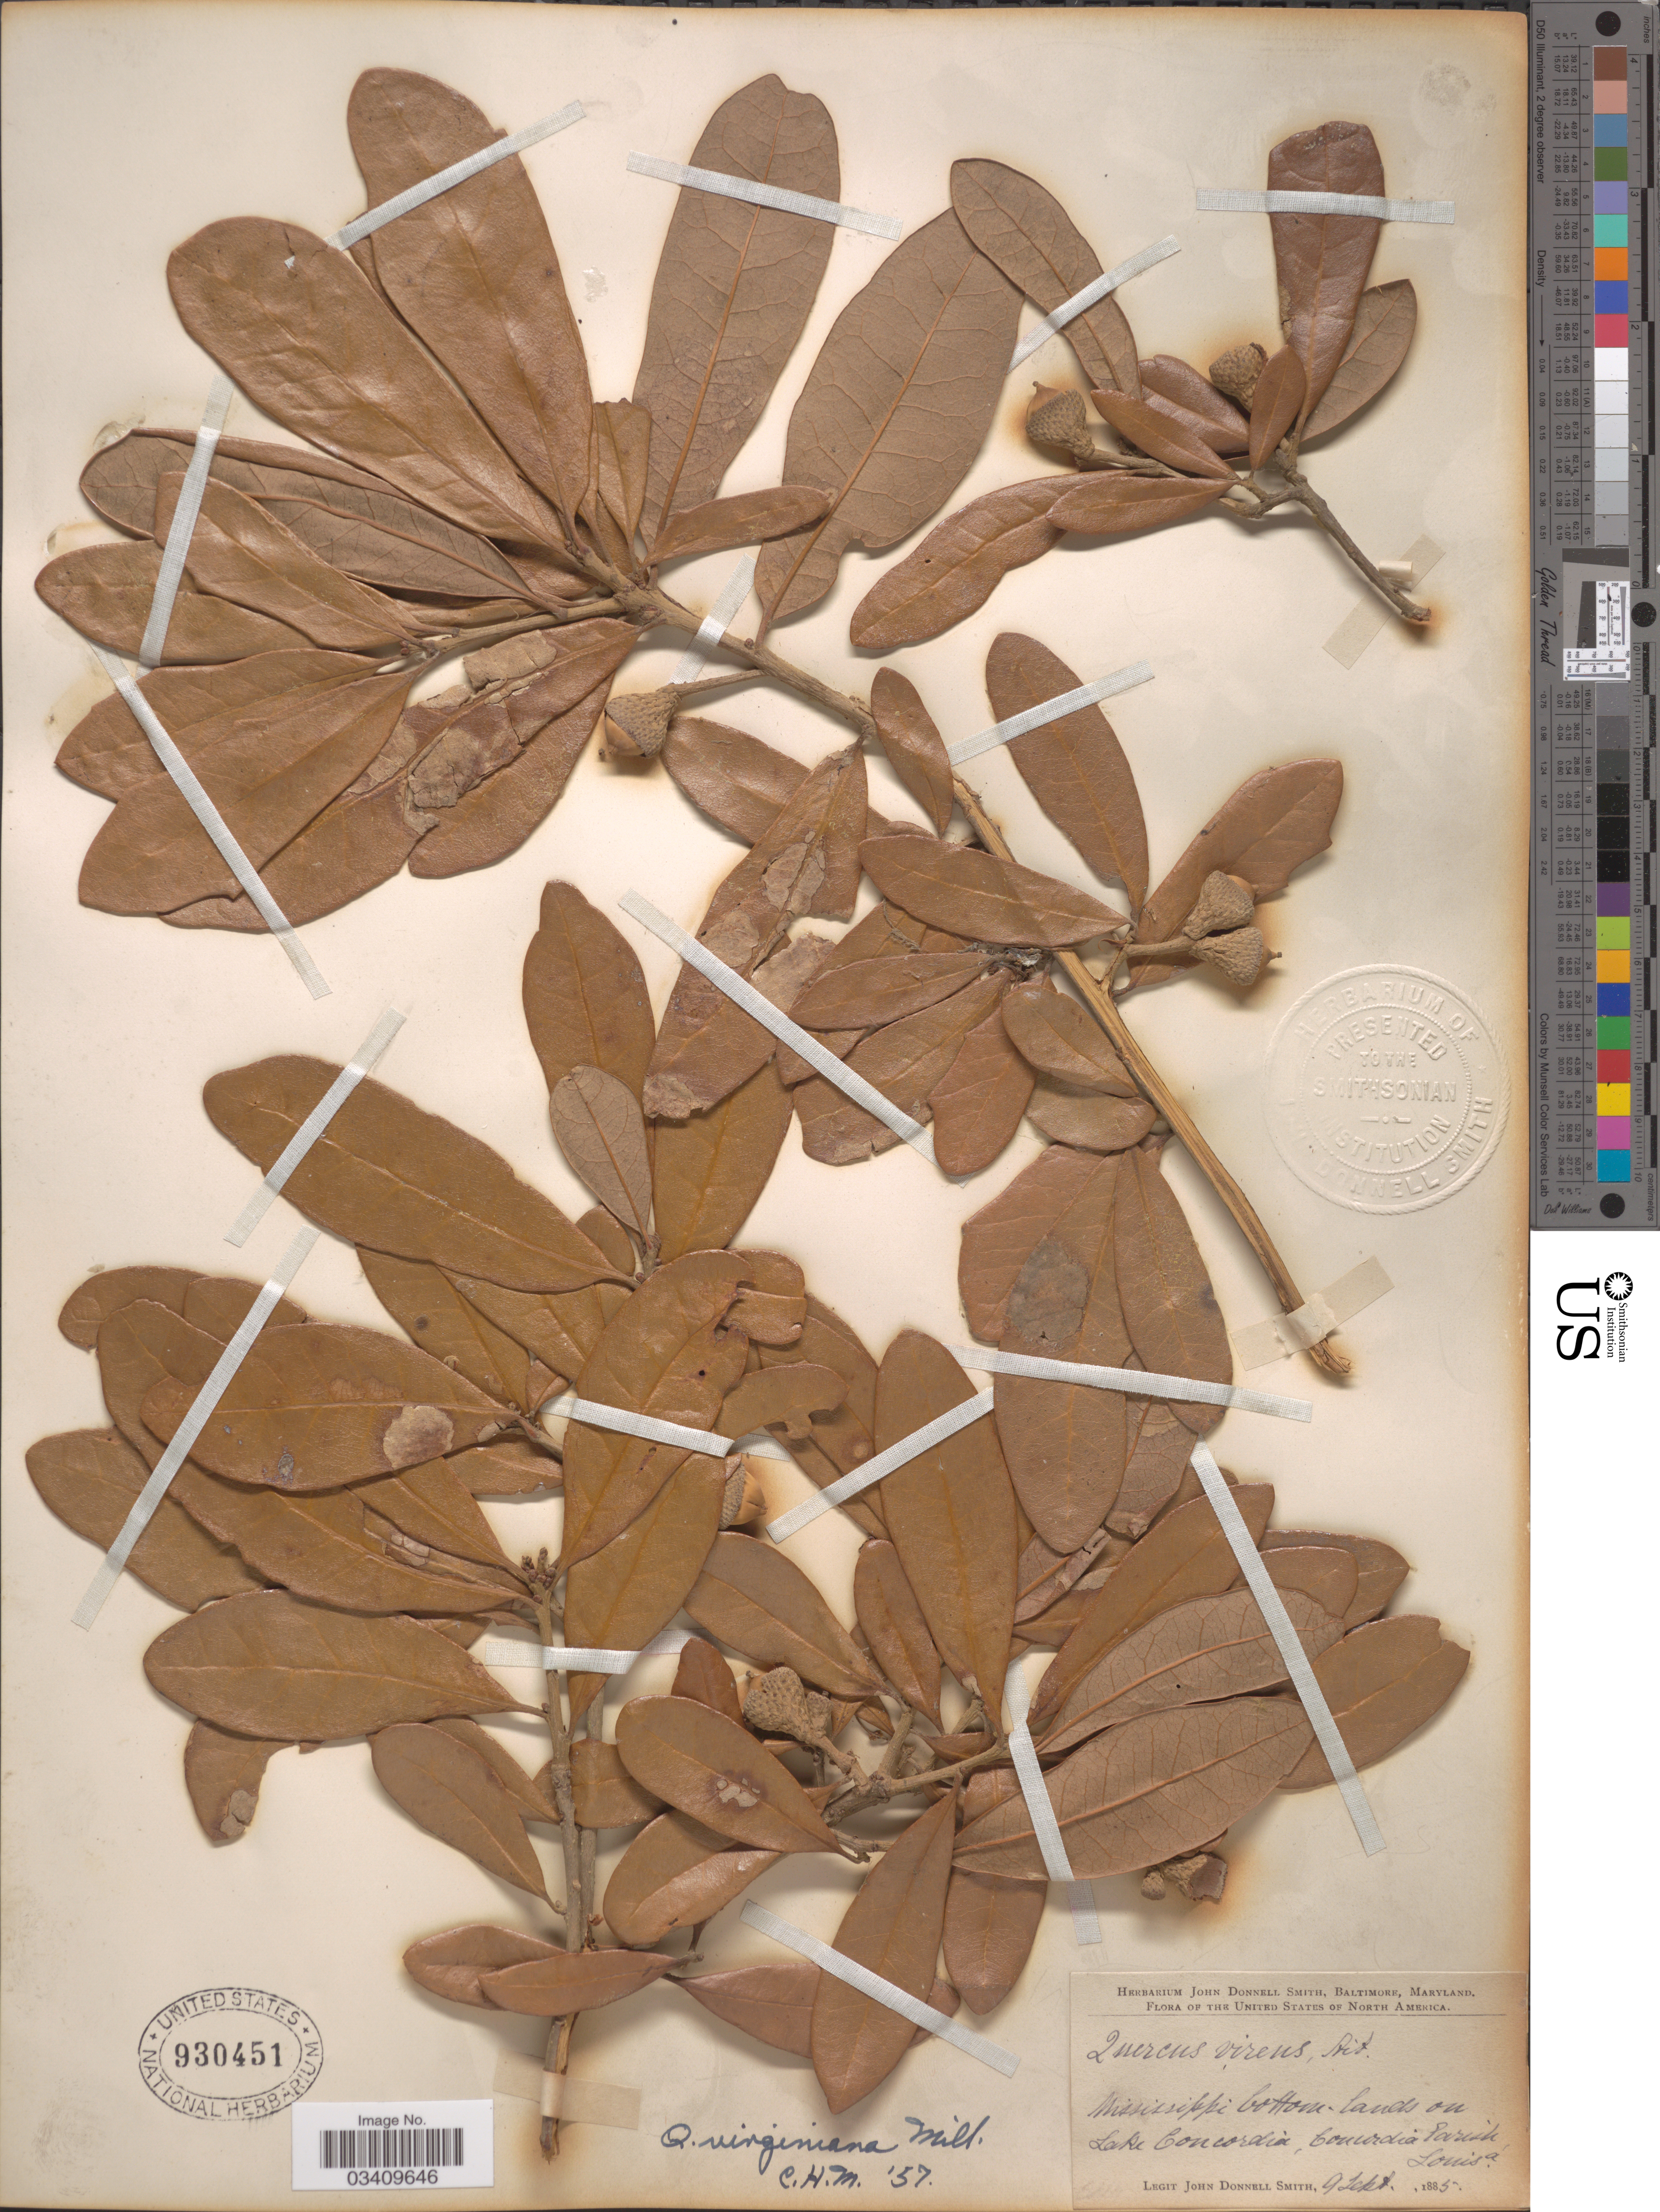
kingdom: Plantae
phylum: Tracheophyta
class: Magnoliopsida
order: Fagales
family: Fagaceae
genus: Quercus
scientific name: Quercus virginiana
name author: Mill.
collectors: J. Donnell Smith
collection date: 1885-09-09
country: United States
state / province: Louisiana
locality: Mississippi bottom-land on Lake Concordia, Concordia Parish.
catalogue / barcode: US 930451